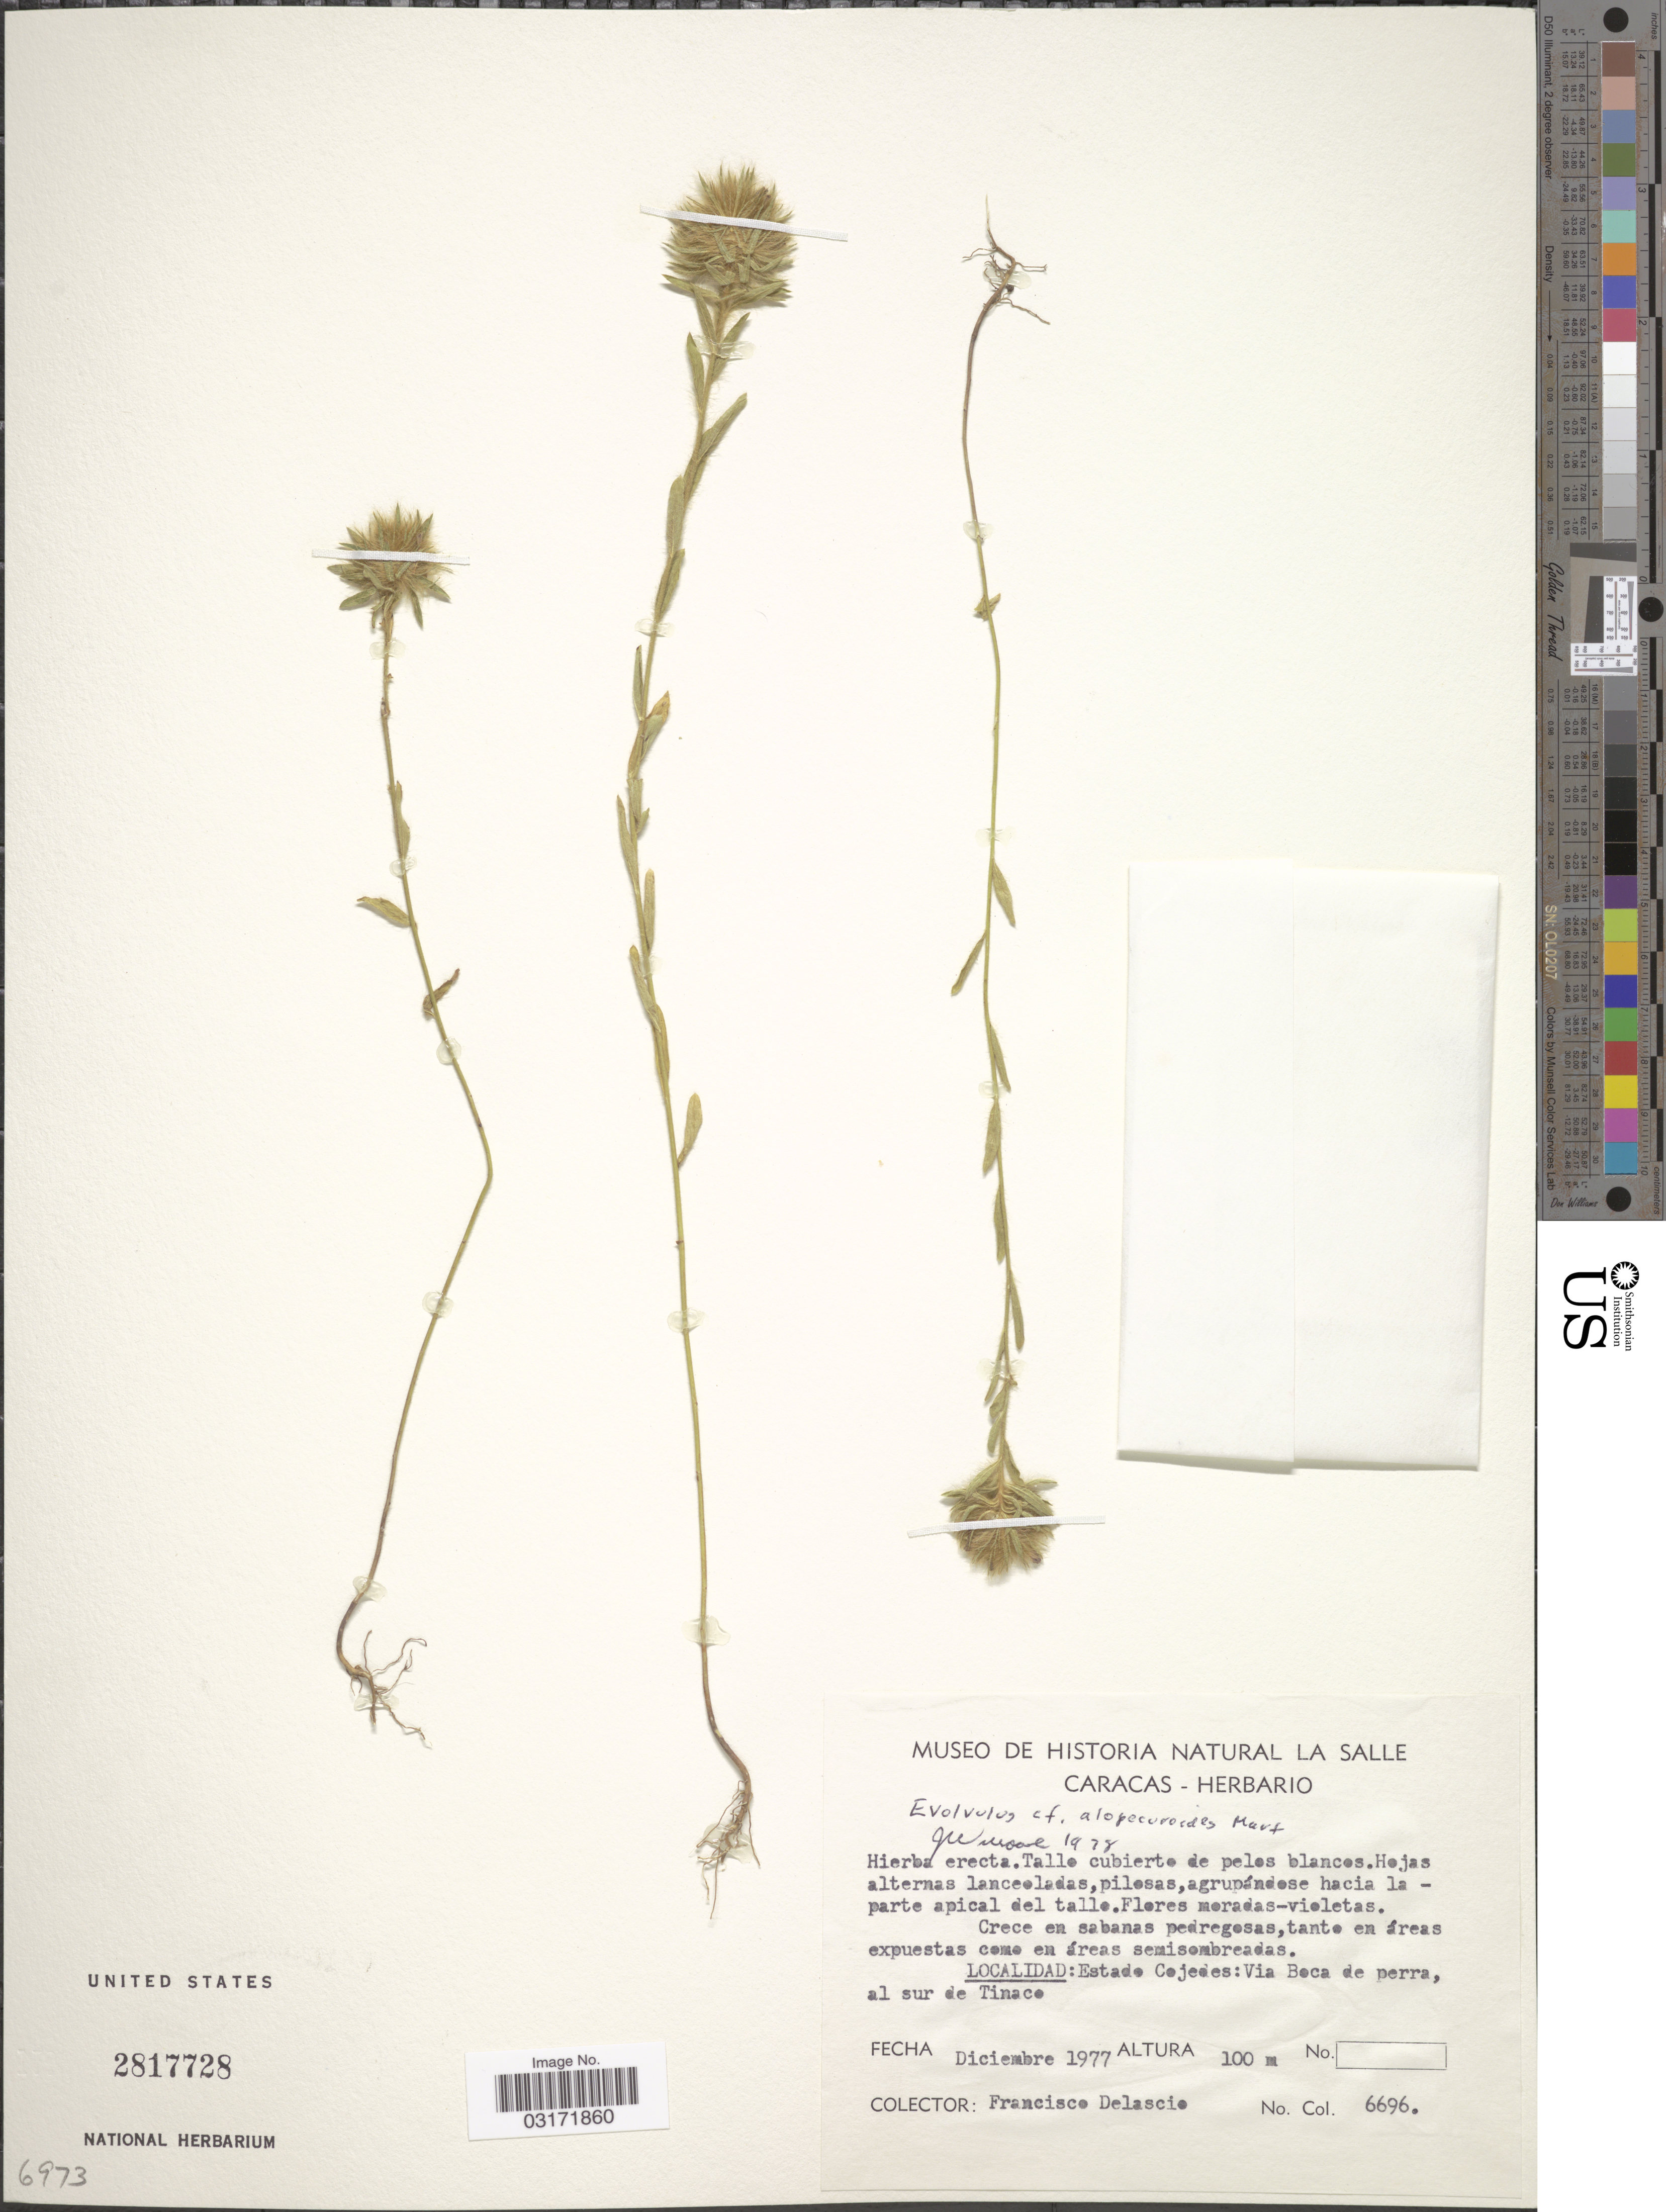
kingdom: Plantae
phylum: Tracheophyta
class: Magnoliopsida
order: Solanales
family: Convolvulaceae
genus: Evolvulus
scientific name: Evolvulus alopecuroides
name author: Mart.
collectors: F. Delascio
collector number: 6696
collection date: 1977-12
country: Venezuela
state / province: Cojedes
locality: Via Boca de perra, al sur de Tinaco.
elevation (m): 100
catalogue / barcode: US 2817728